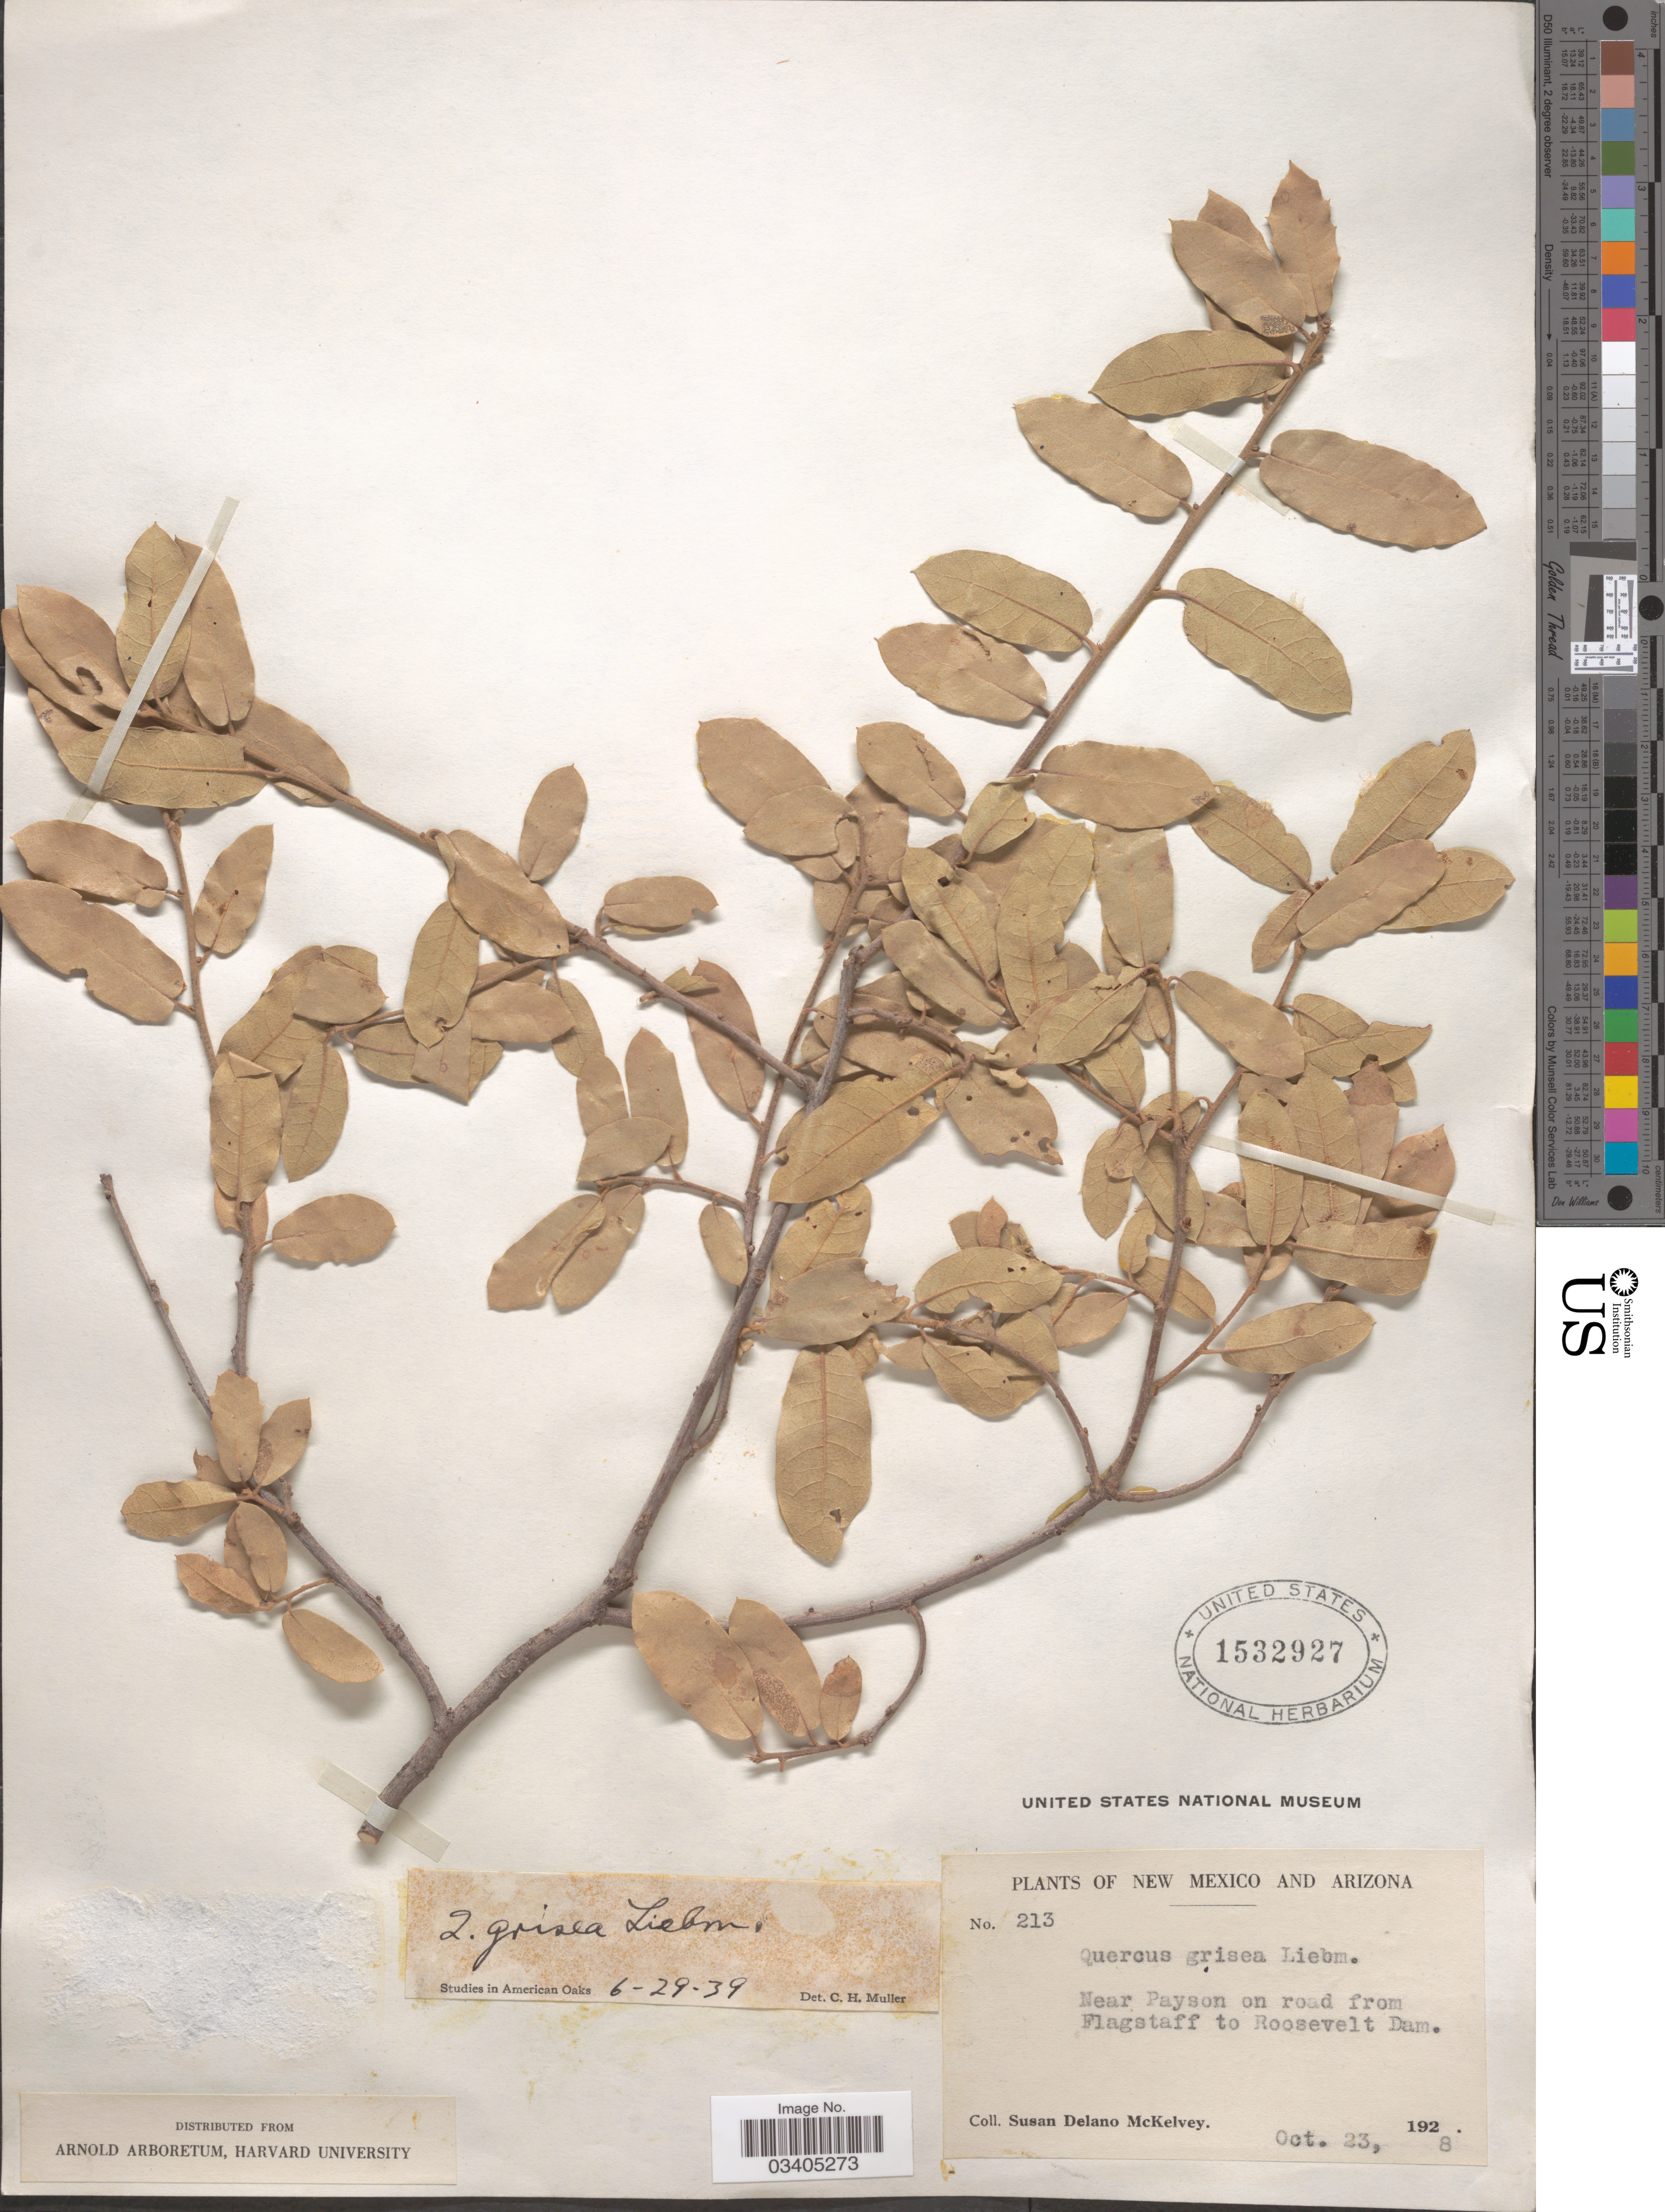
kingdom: Plantae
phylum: Tracheophyta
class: Magnoliopsida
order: Fagales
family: Fagaceae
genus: Quercus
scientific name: Quercus grisea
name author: Liebm.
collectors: S. A. McKelvey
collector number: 213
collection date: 1928-10-23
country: United States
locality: New Mexico and Arizona. Near Payson on road from Flagstaff to Roosevelt Dam.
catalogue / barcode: US 1532927